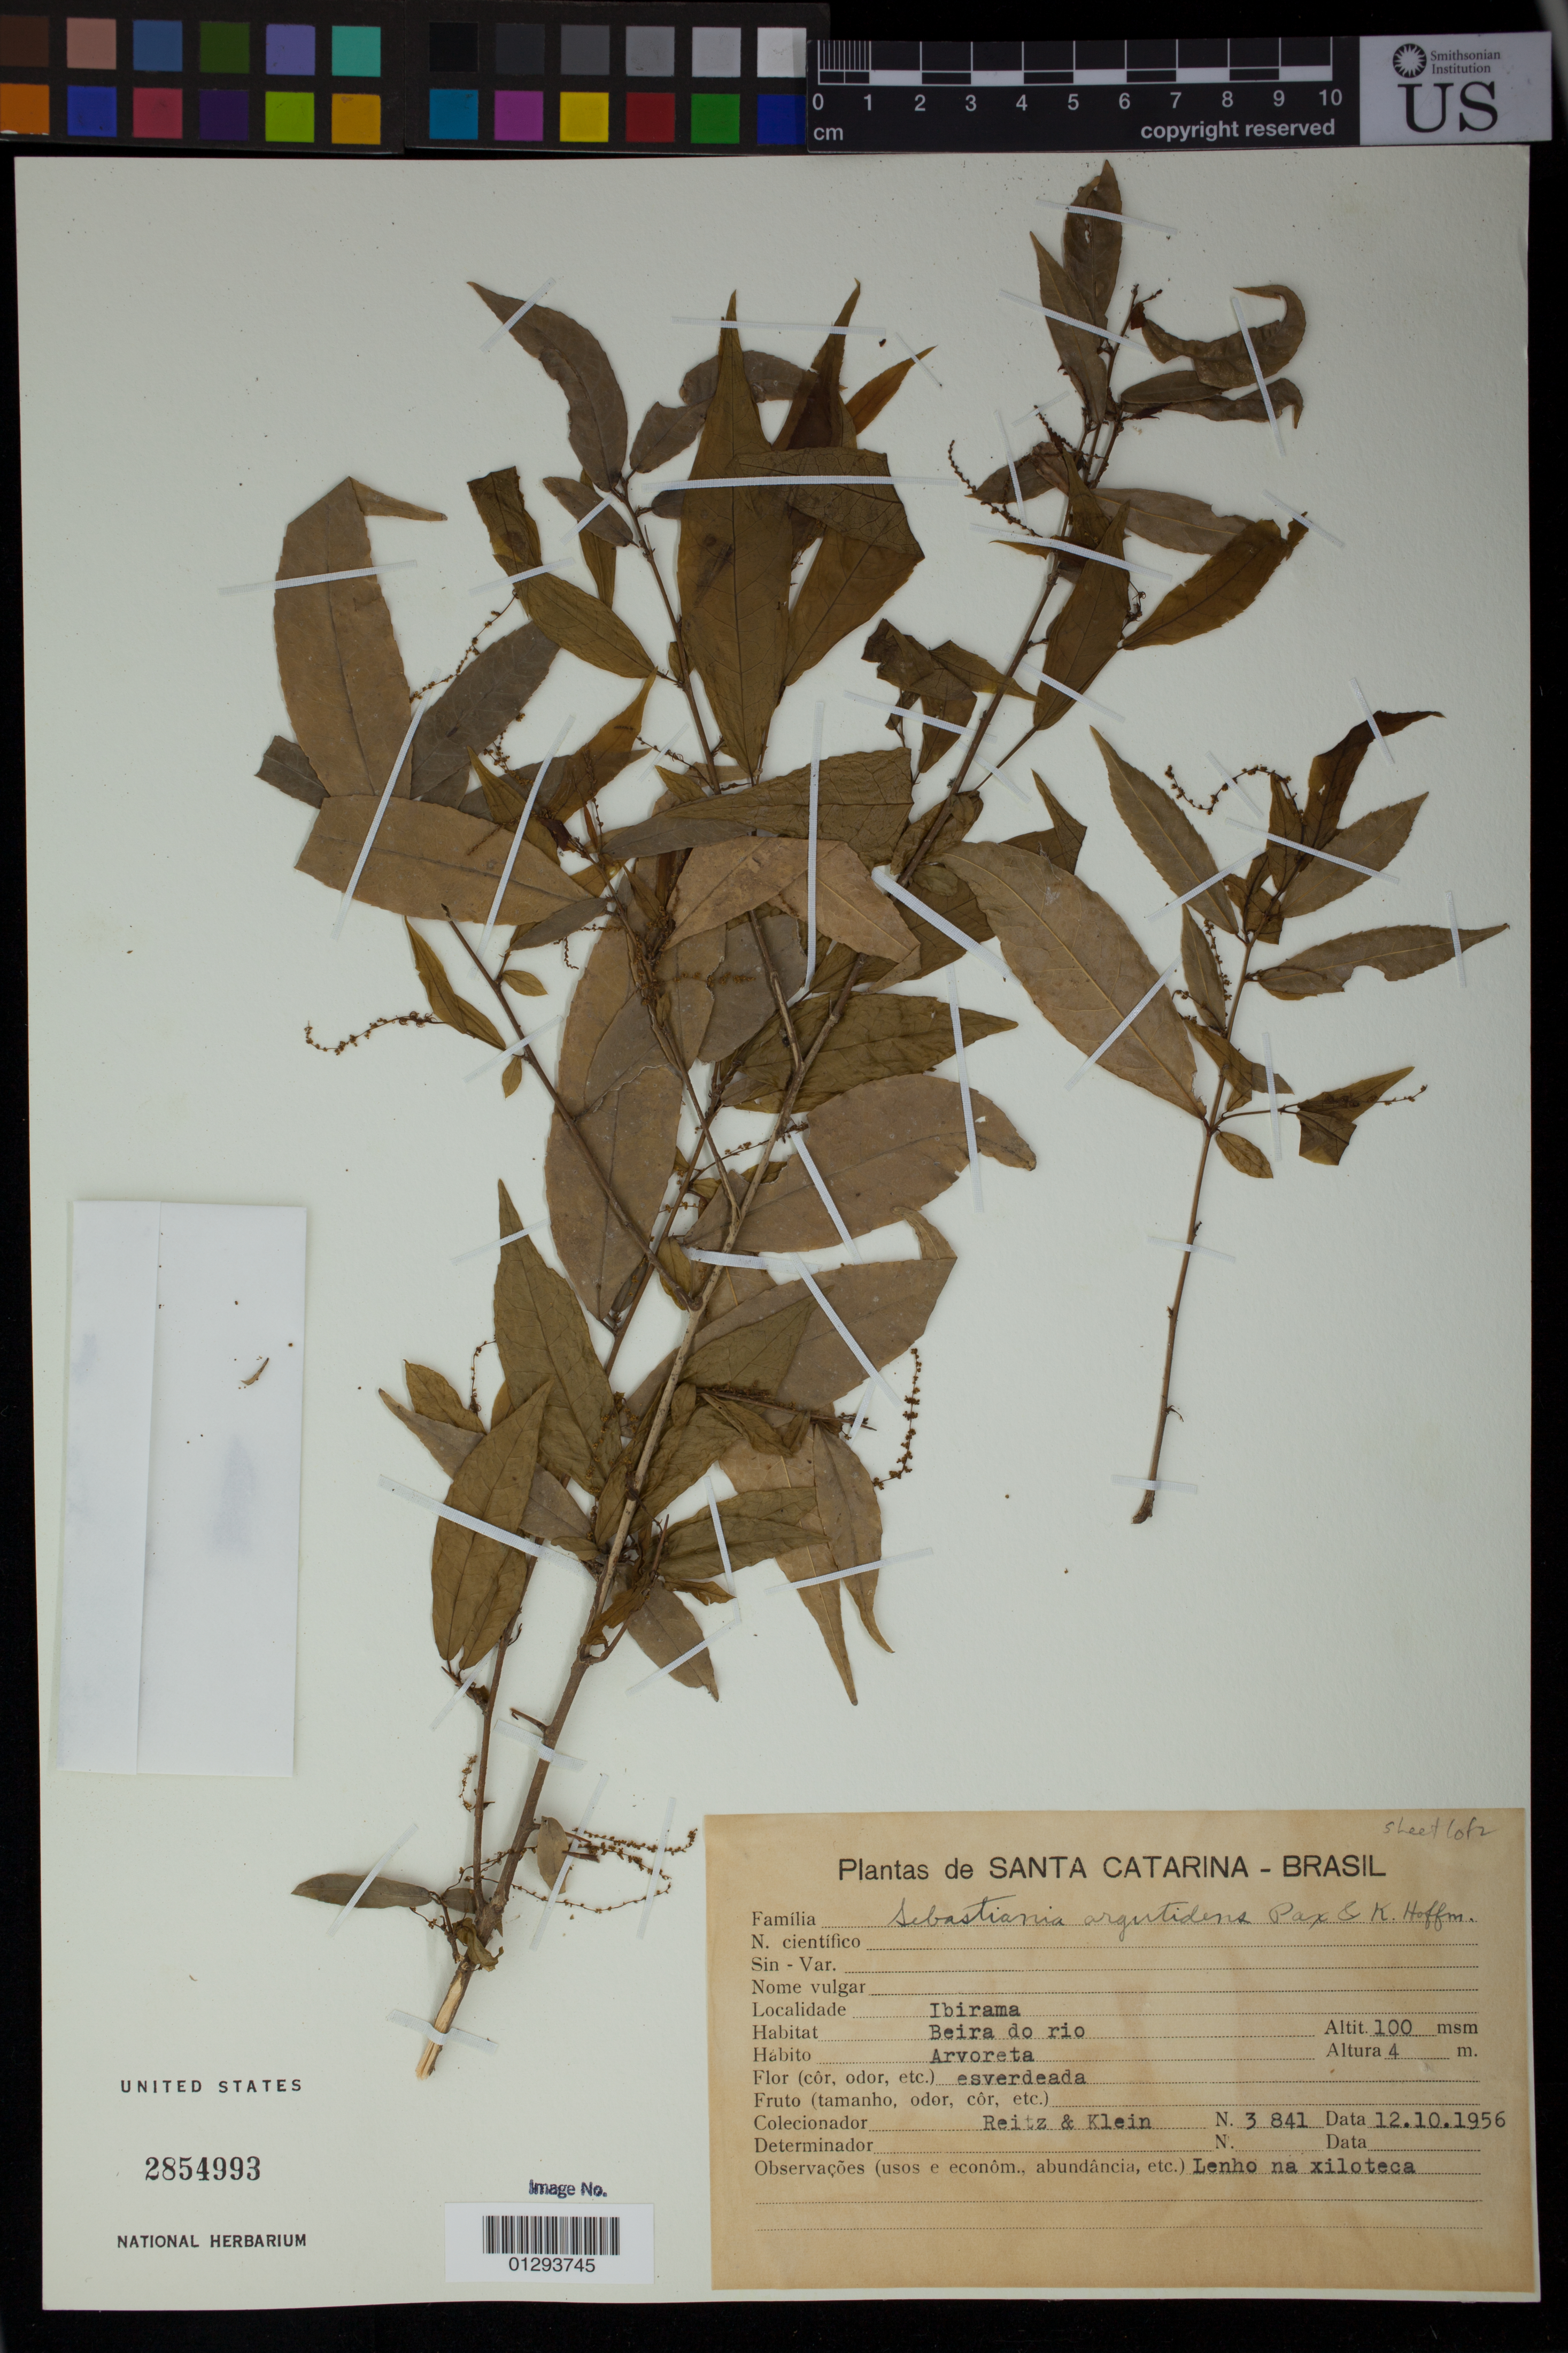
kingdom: Plantae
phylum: Tracheophyta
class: Magnoliopsida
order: Malpighiales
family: Euphorbiaceae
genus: Sebastiania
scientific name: Sebastiania argutidens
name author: Pax & K. Hoffm.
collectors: R. Reitz & Klein, --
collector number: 3841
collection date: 1956-12-10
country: Brazil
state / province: Santa Catarina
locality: Ibirama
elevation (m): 100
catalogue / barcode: US 2854993